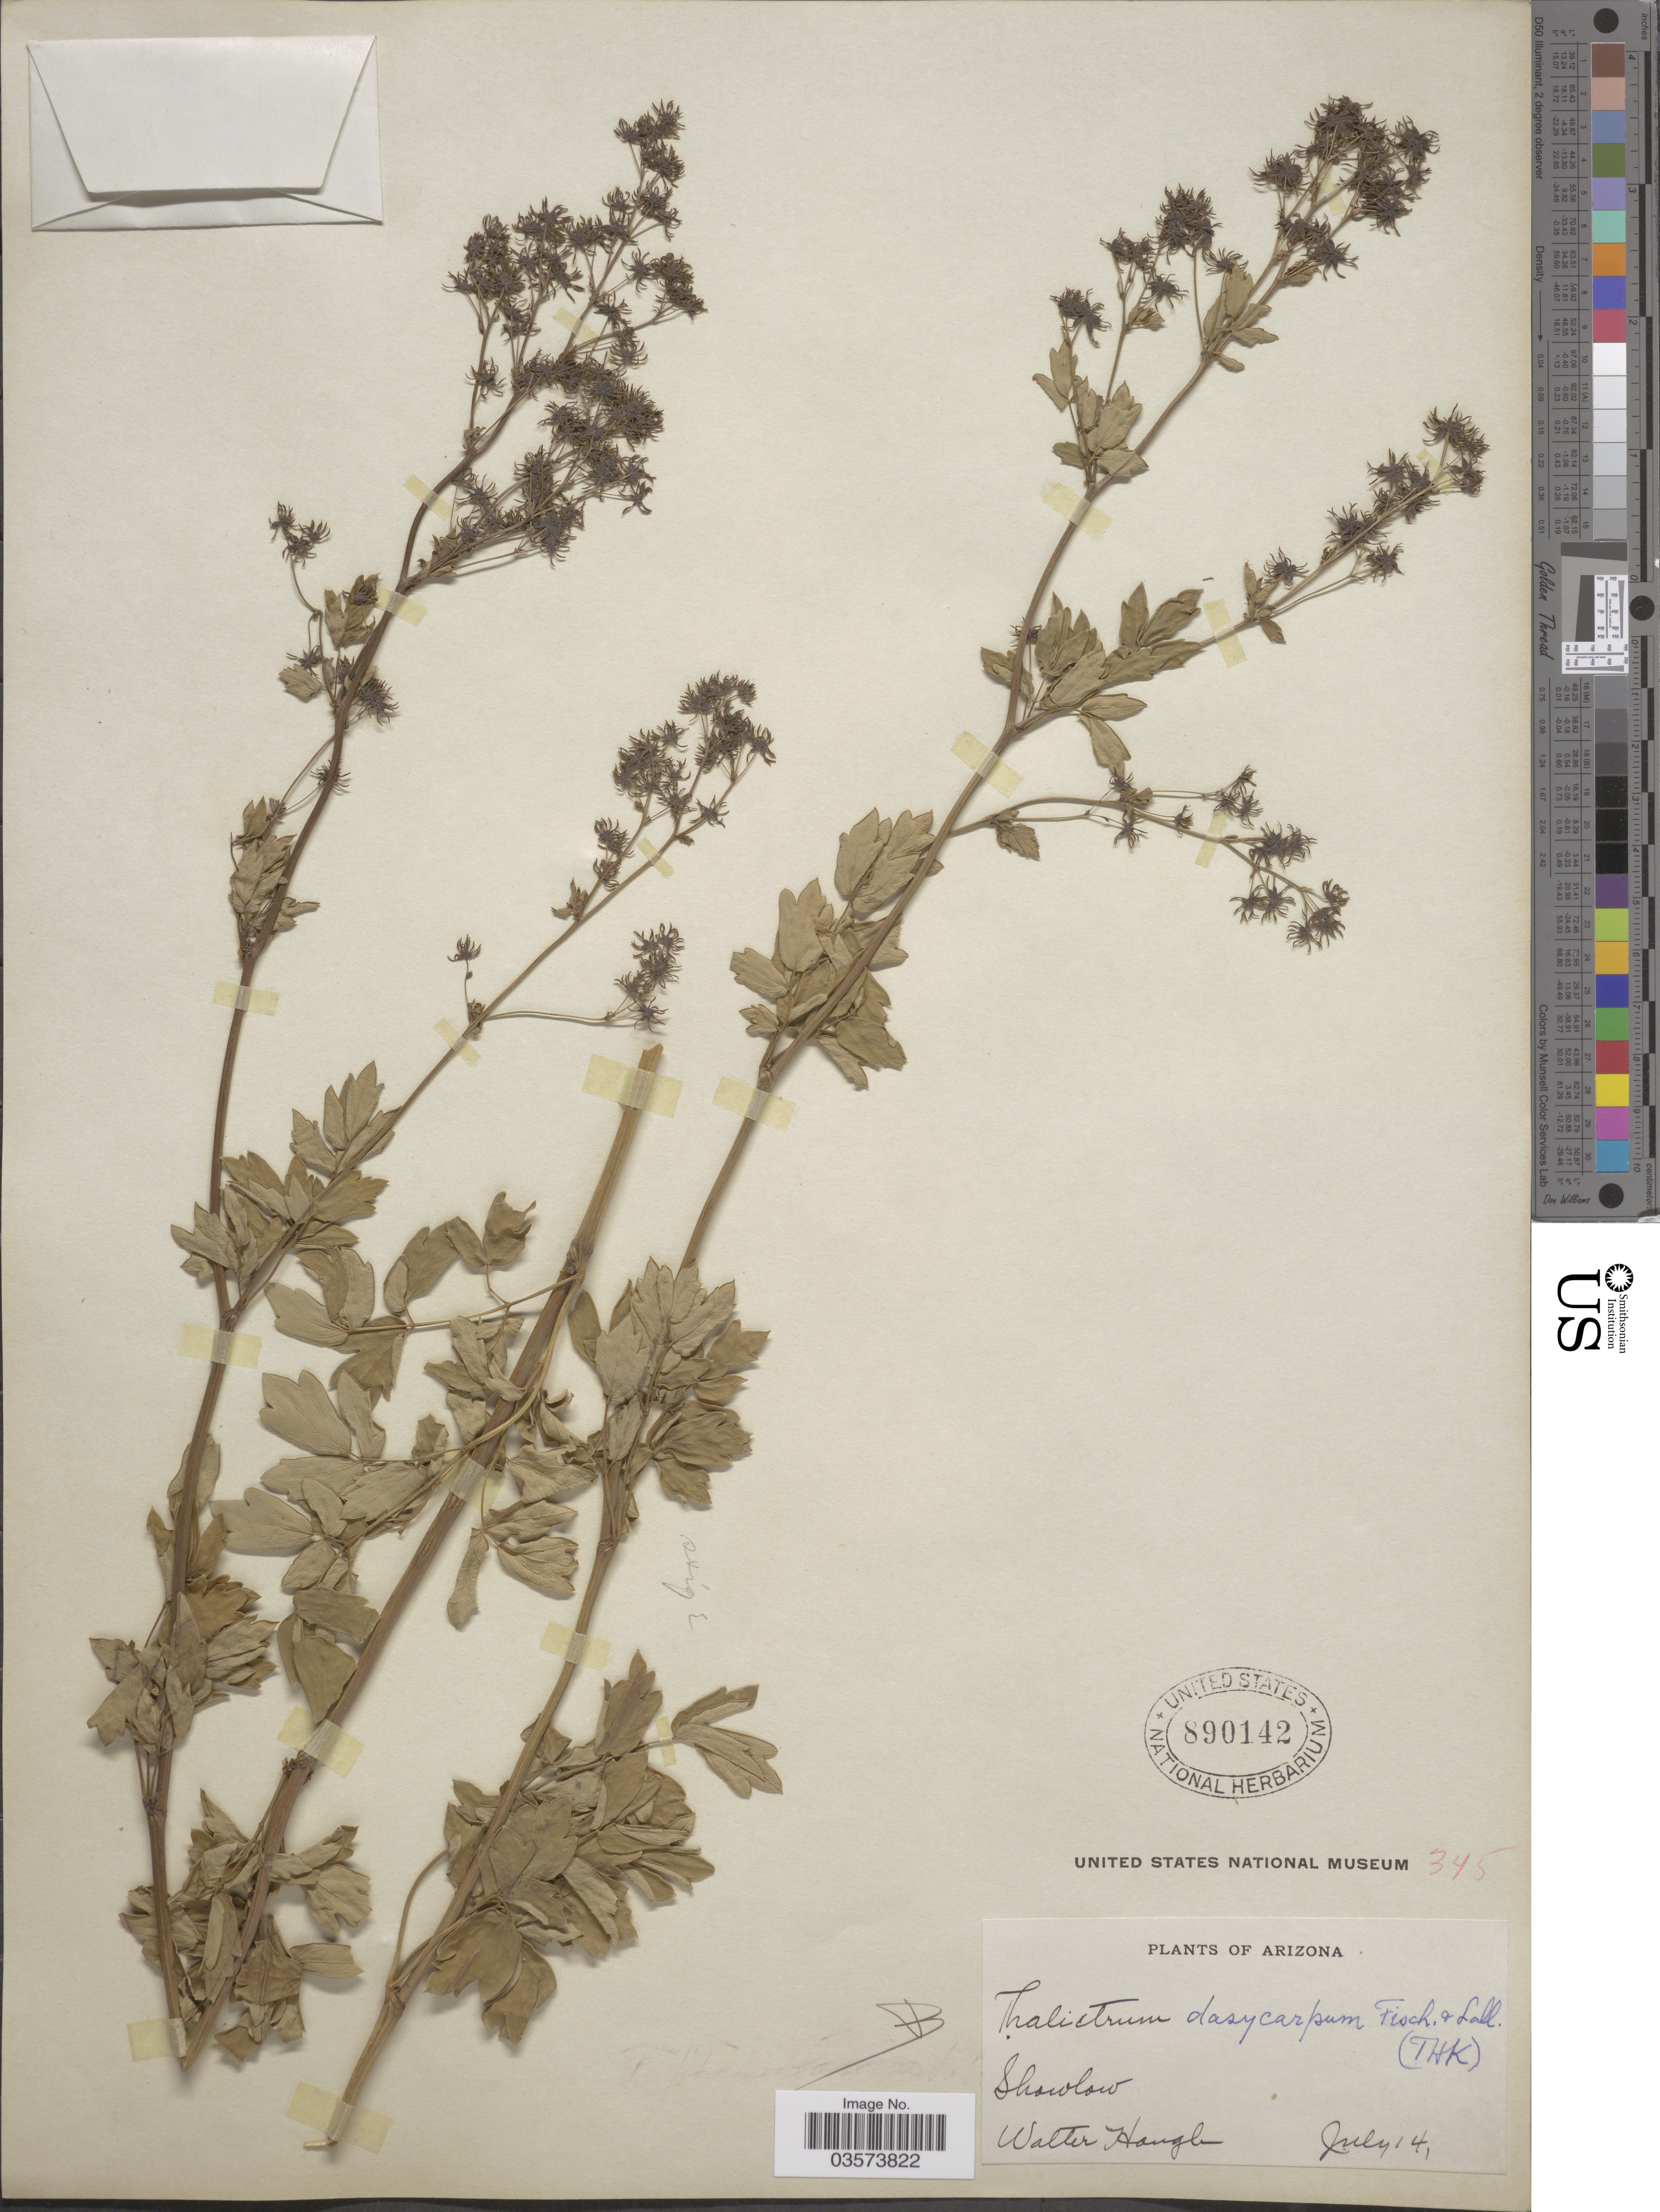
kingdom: Plantae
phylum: Tracheophyta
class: Magnoliopsida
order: Ranunculales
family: Ranunculaceae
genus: Thalictrum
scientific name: Thalictrum dasycarpum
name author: Fisch. & Avé-Lall.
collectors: W. Haugh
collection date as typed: Transcribed d/m/y: /7/14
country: United States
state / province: Arizona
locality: Showlow.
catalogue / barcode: US 890142